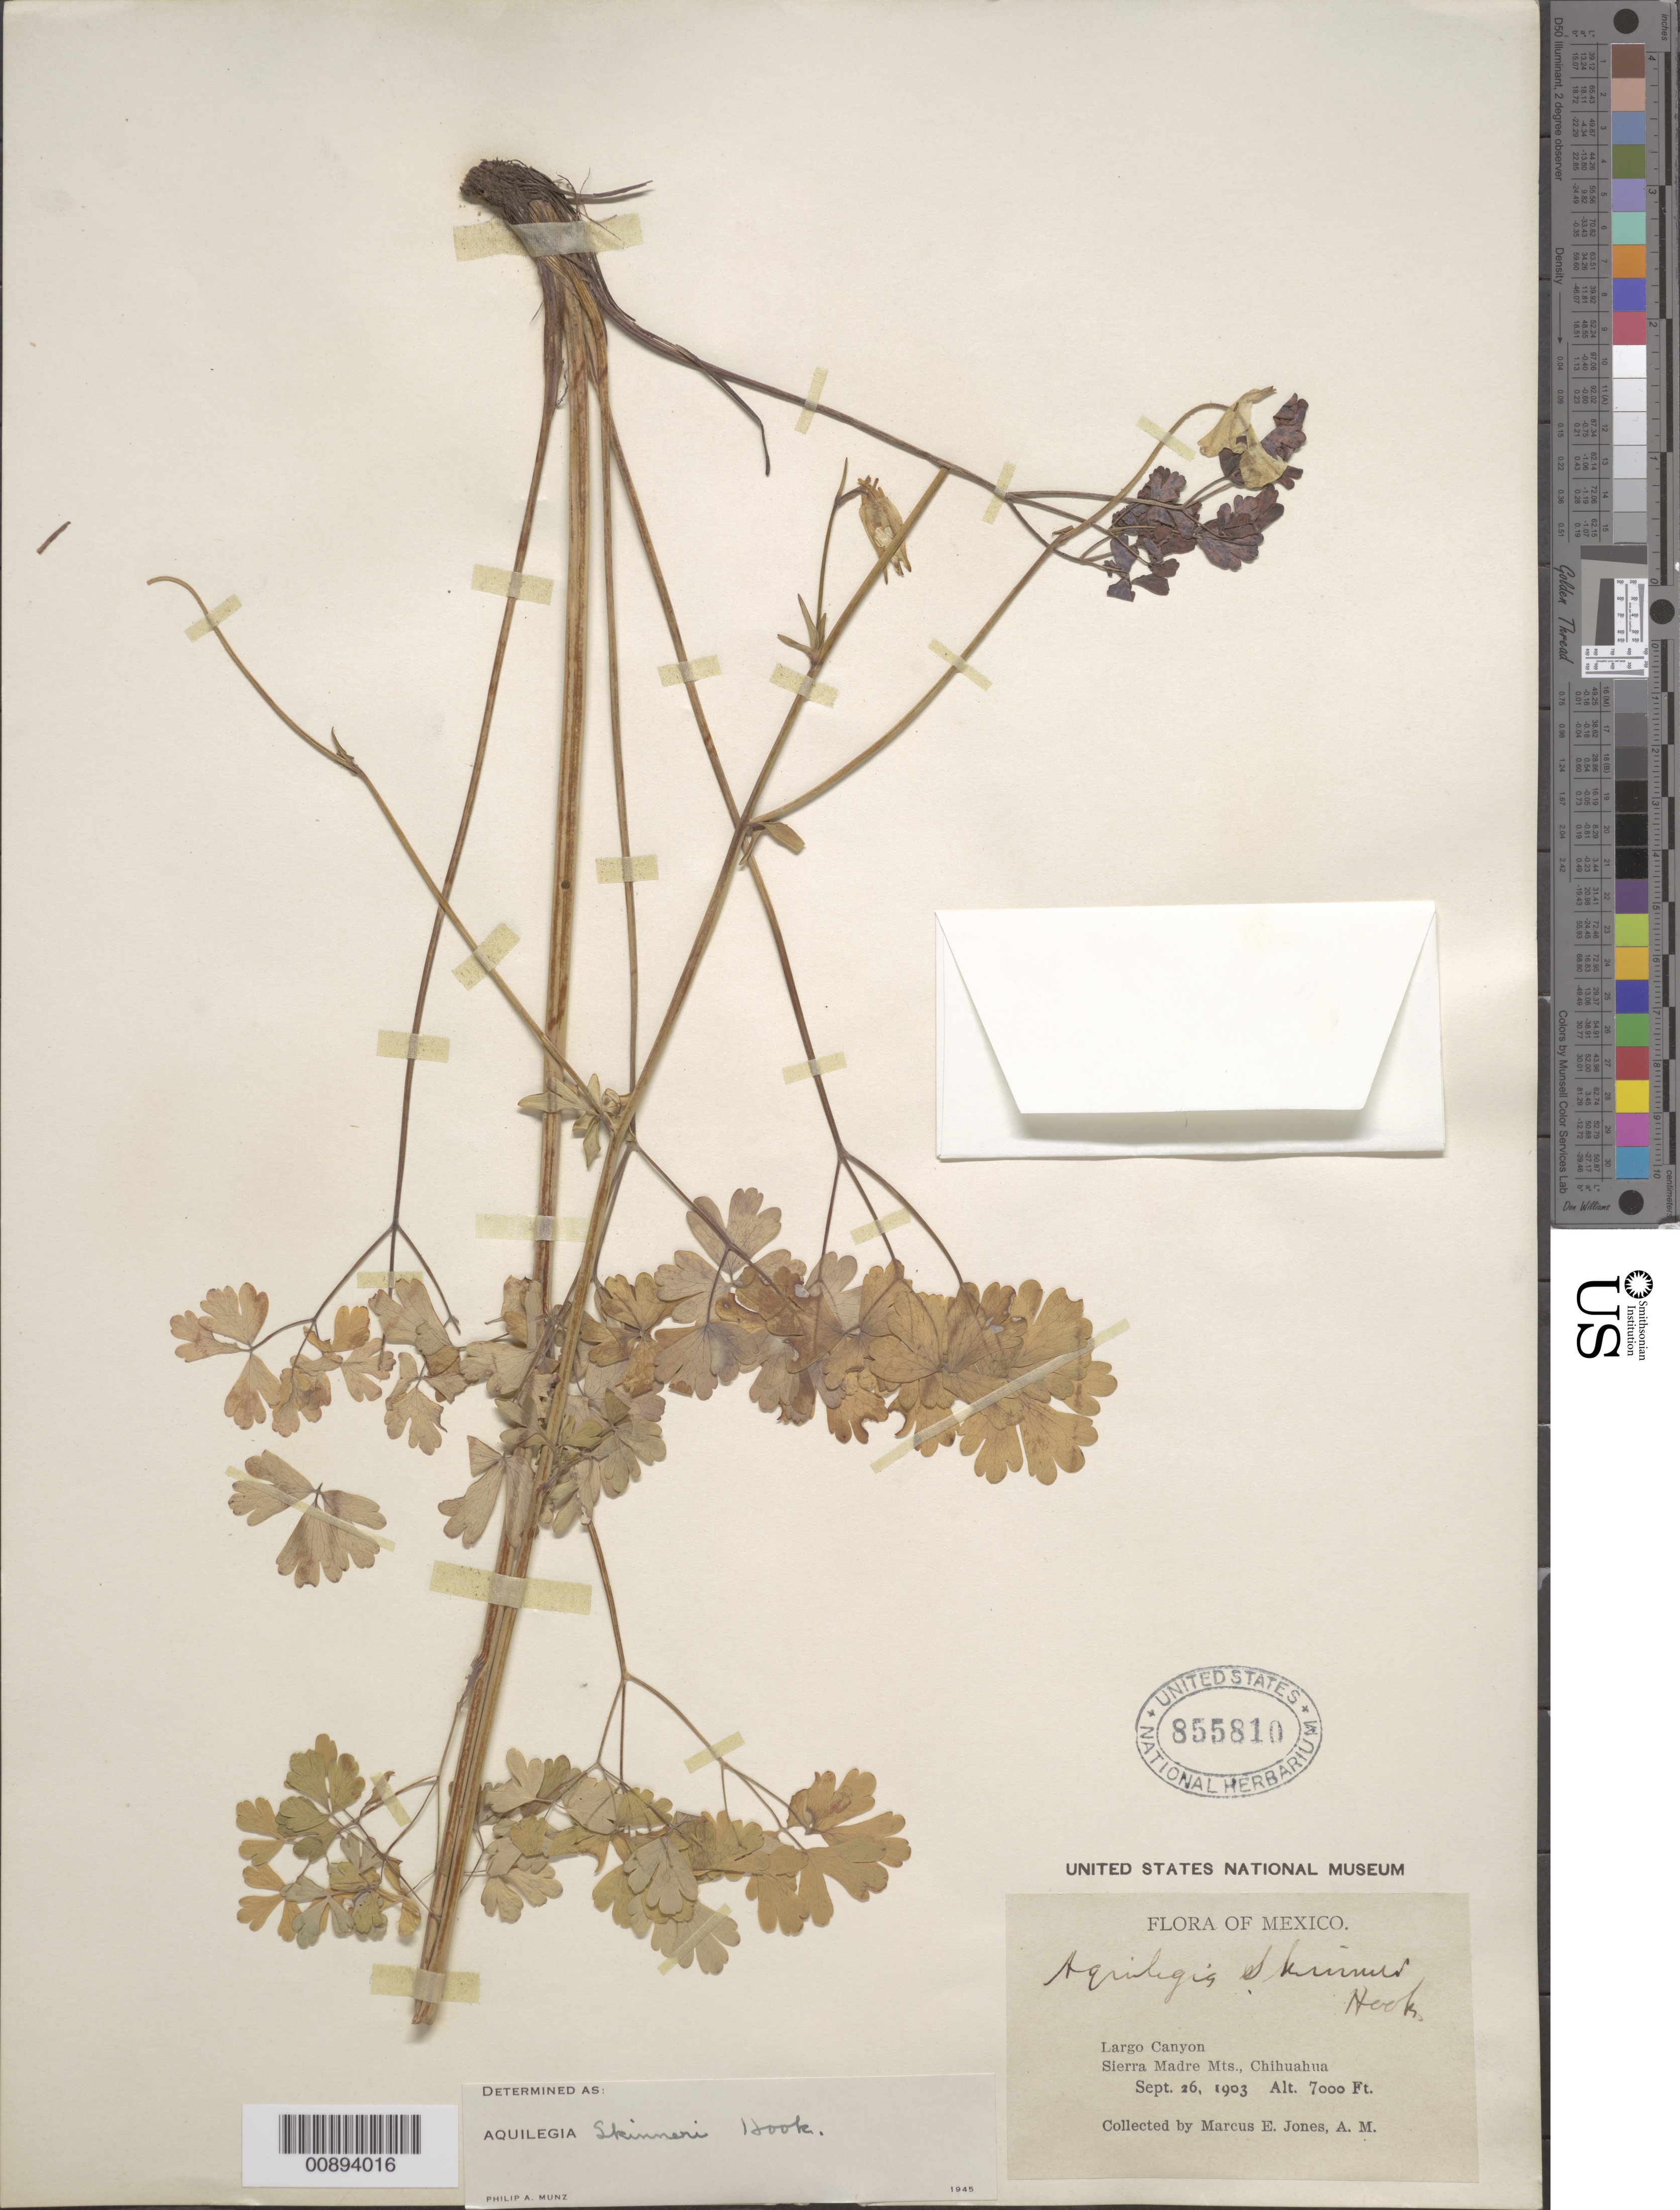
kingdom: Plantae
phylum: Tracheophyta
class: Magnoliopsida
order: Ranunculales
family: Ranunculaceae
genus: Aquilegia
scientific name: Aquilegia skinneri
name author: Hook. f.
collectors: M. E. Jones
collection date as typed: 26 Sep 1903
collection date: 1903-09-26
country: Mexico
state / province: Chihuahua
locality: Largo Canyon, Sierra Madre Mts., Chihuahua.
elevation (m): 2134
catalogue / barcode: US 855810